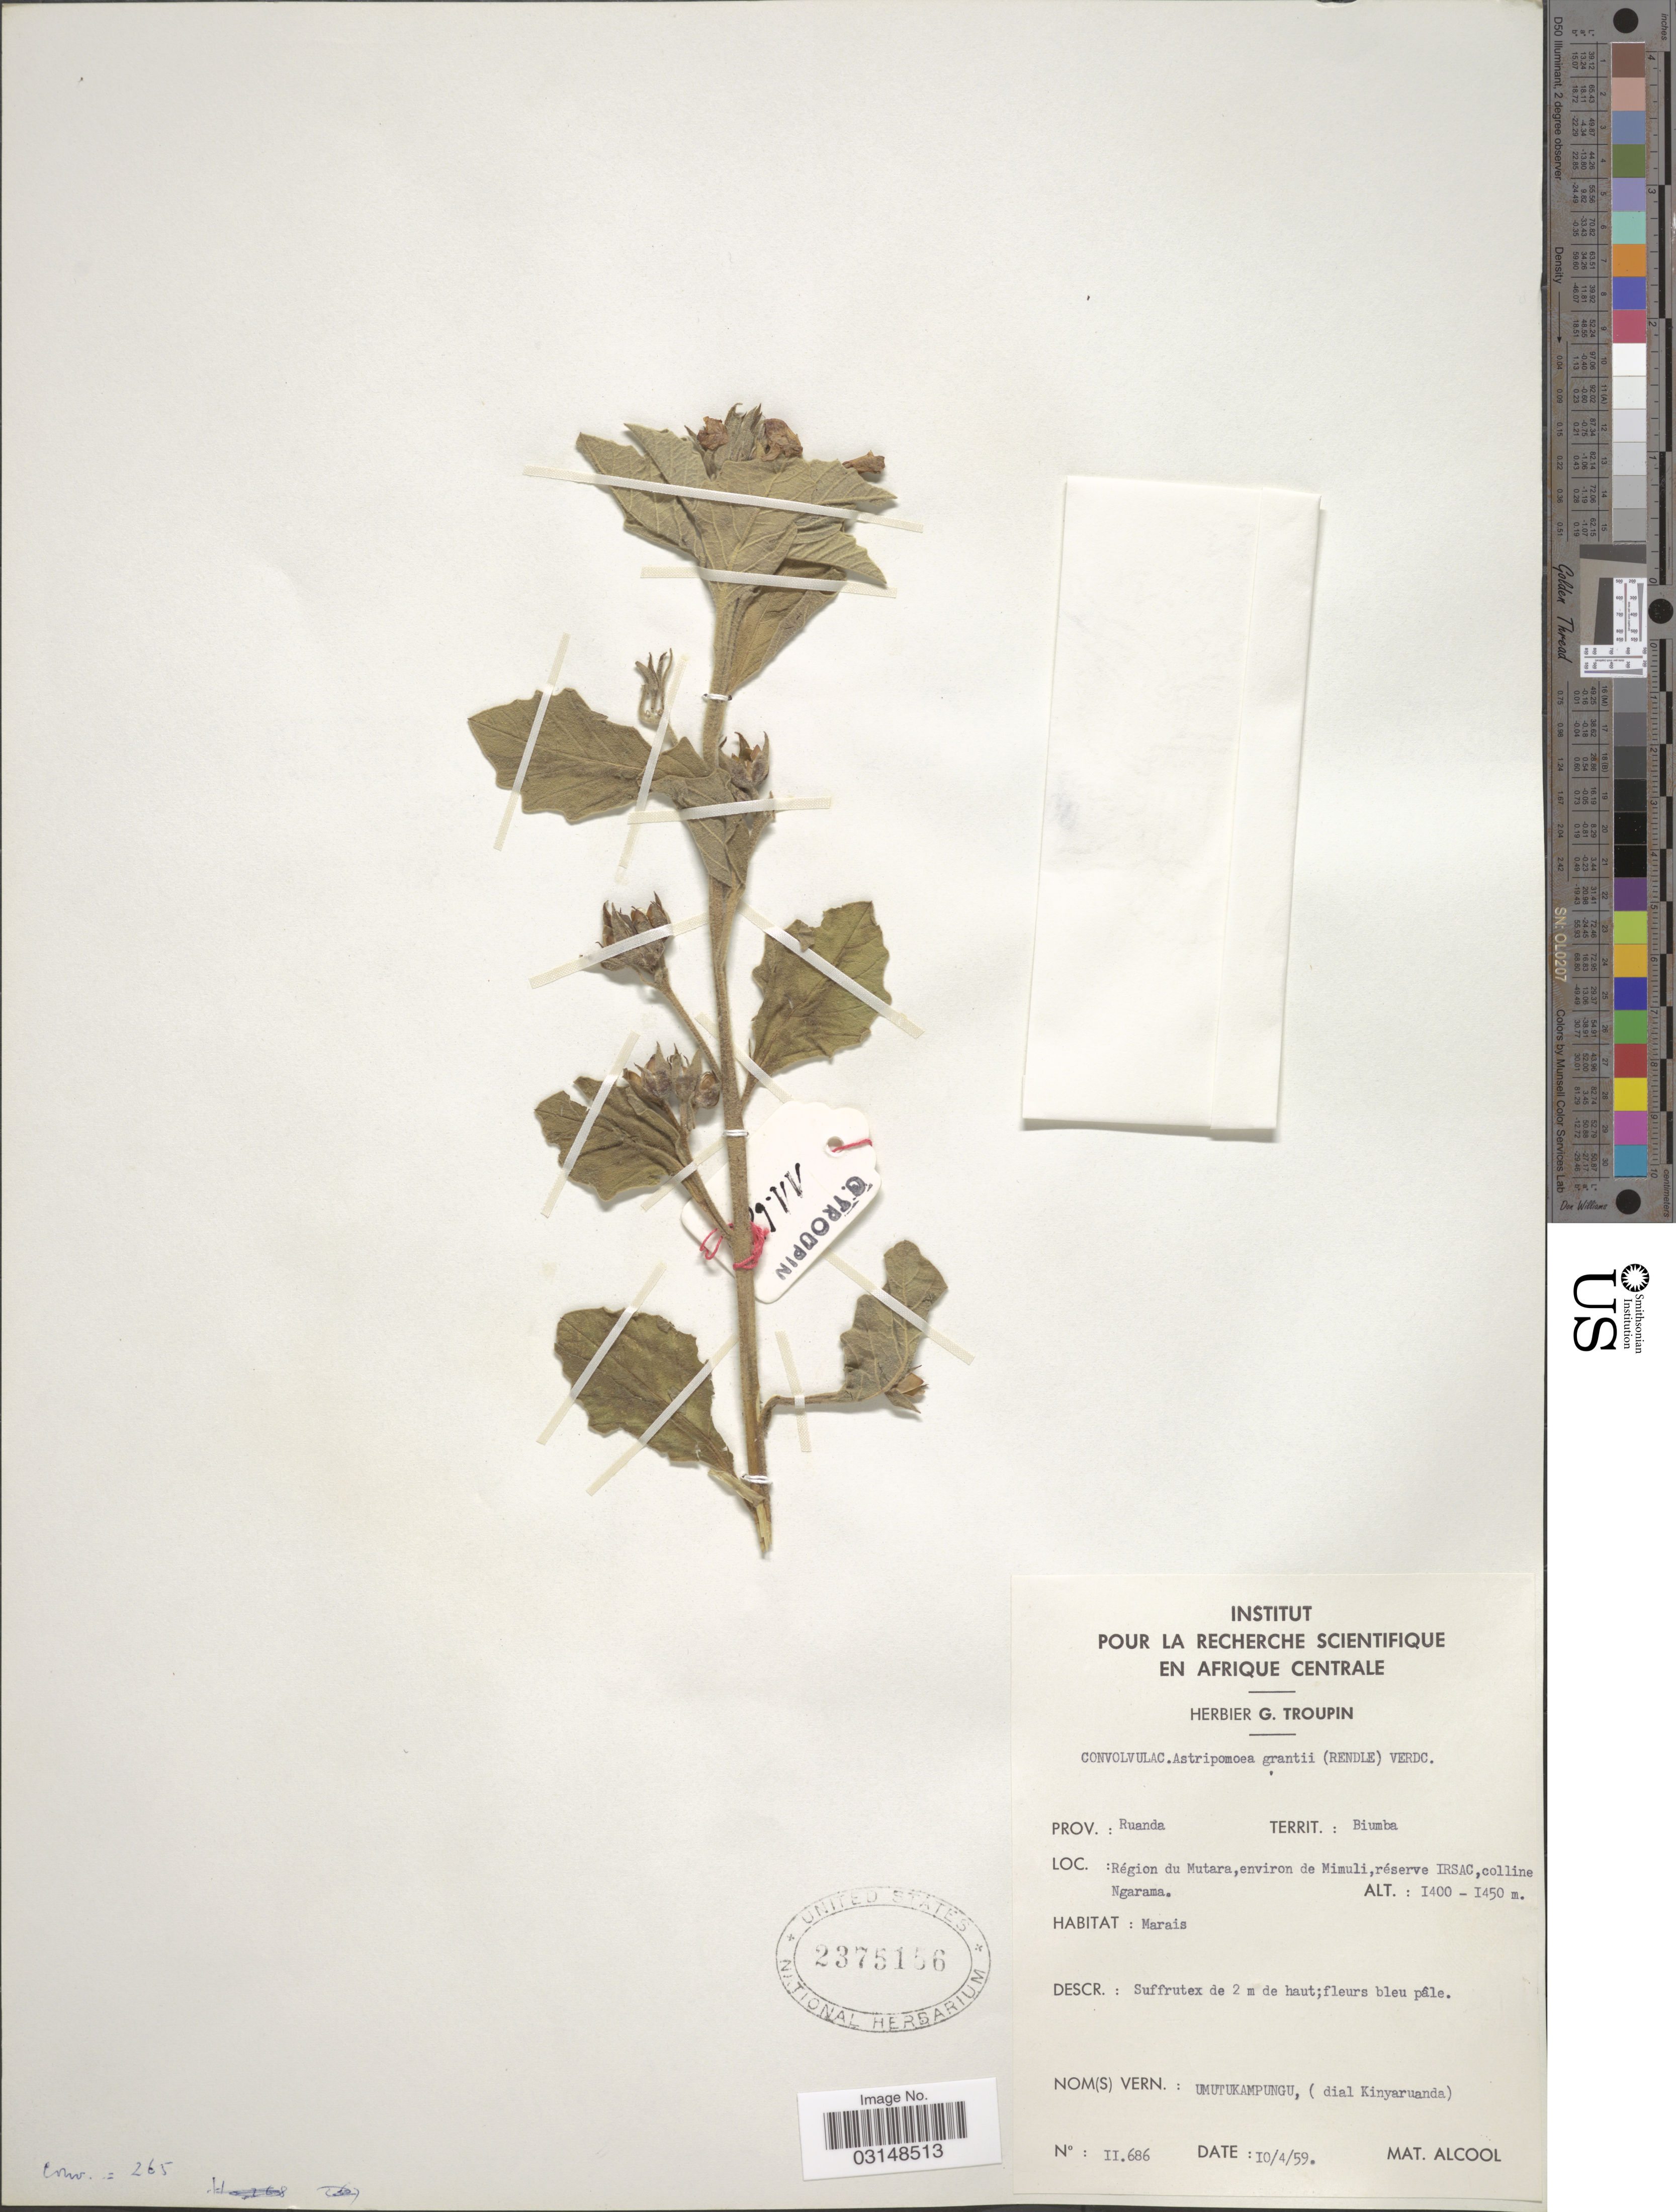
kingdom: Plantae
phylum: Tracheophyta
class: Magnoliopsida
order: Solanales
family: Convolvulaceae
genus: Astripomoea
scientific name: Astripomoea grantii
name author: (Rendle) Verdc.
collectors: ex herb. G. Troupin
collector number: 11686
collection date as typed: Transcribed d/m/y: 10/4/59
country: Rwanda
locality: Prov.: Ruanda, Territ.: Biumba, Région du Mutara, environ de Mimuli, réserve IRSAC, colline Ngarama, Marais.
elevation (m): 1400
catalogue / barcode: US 2375156